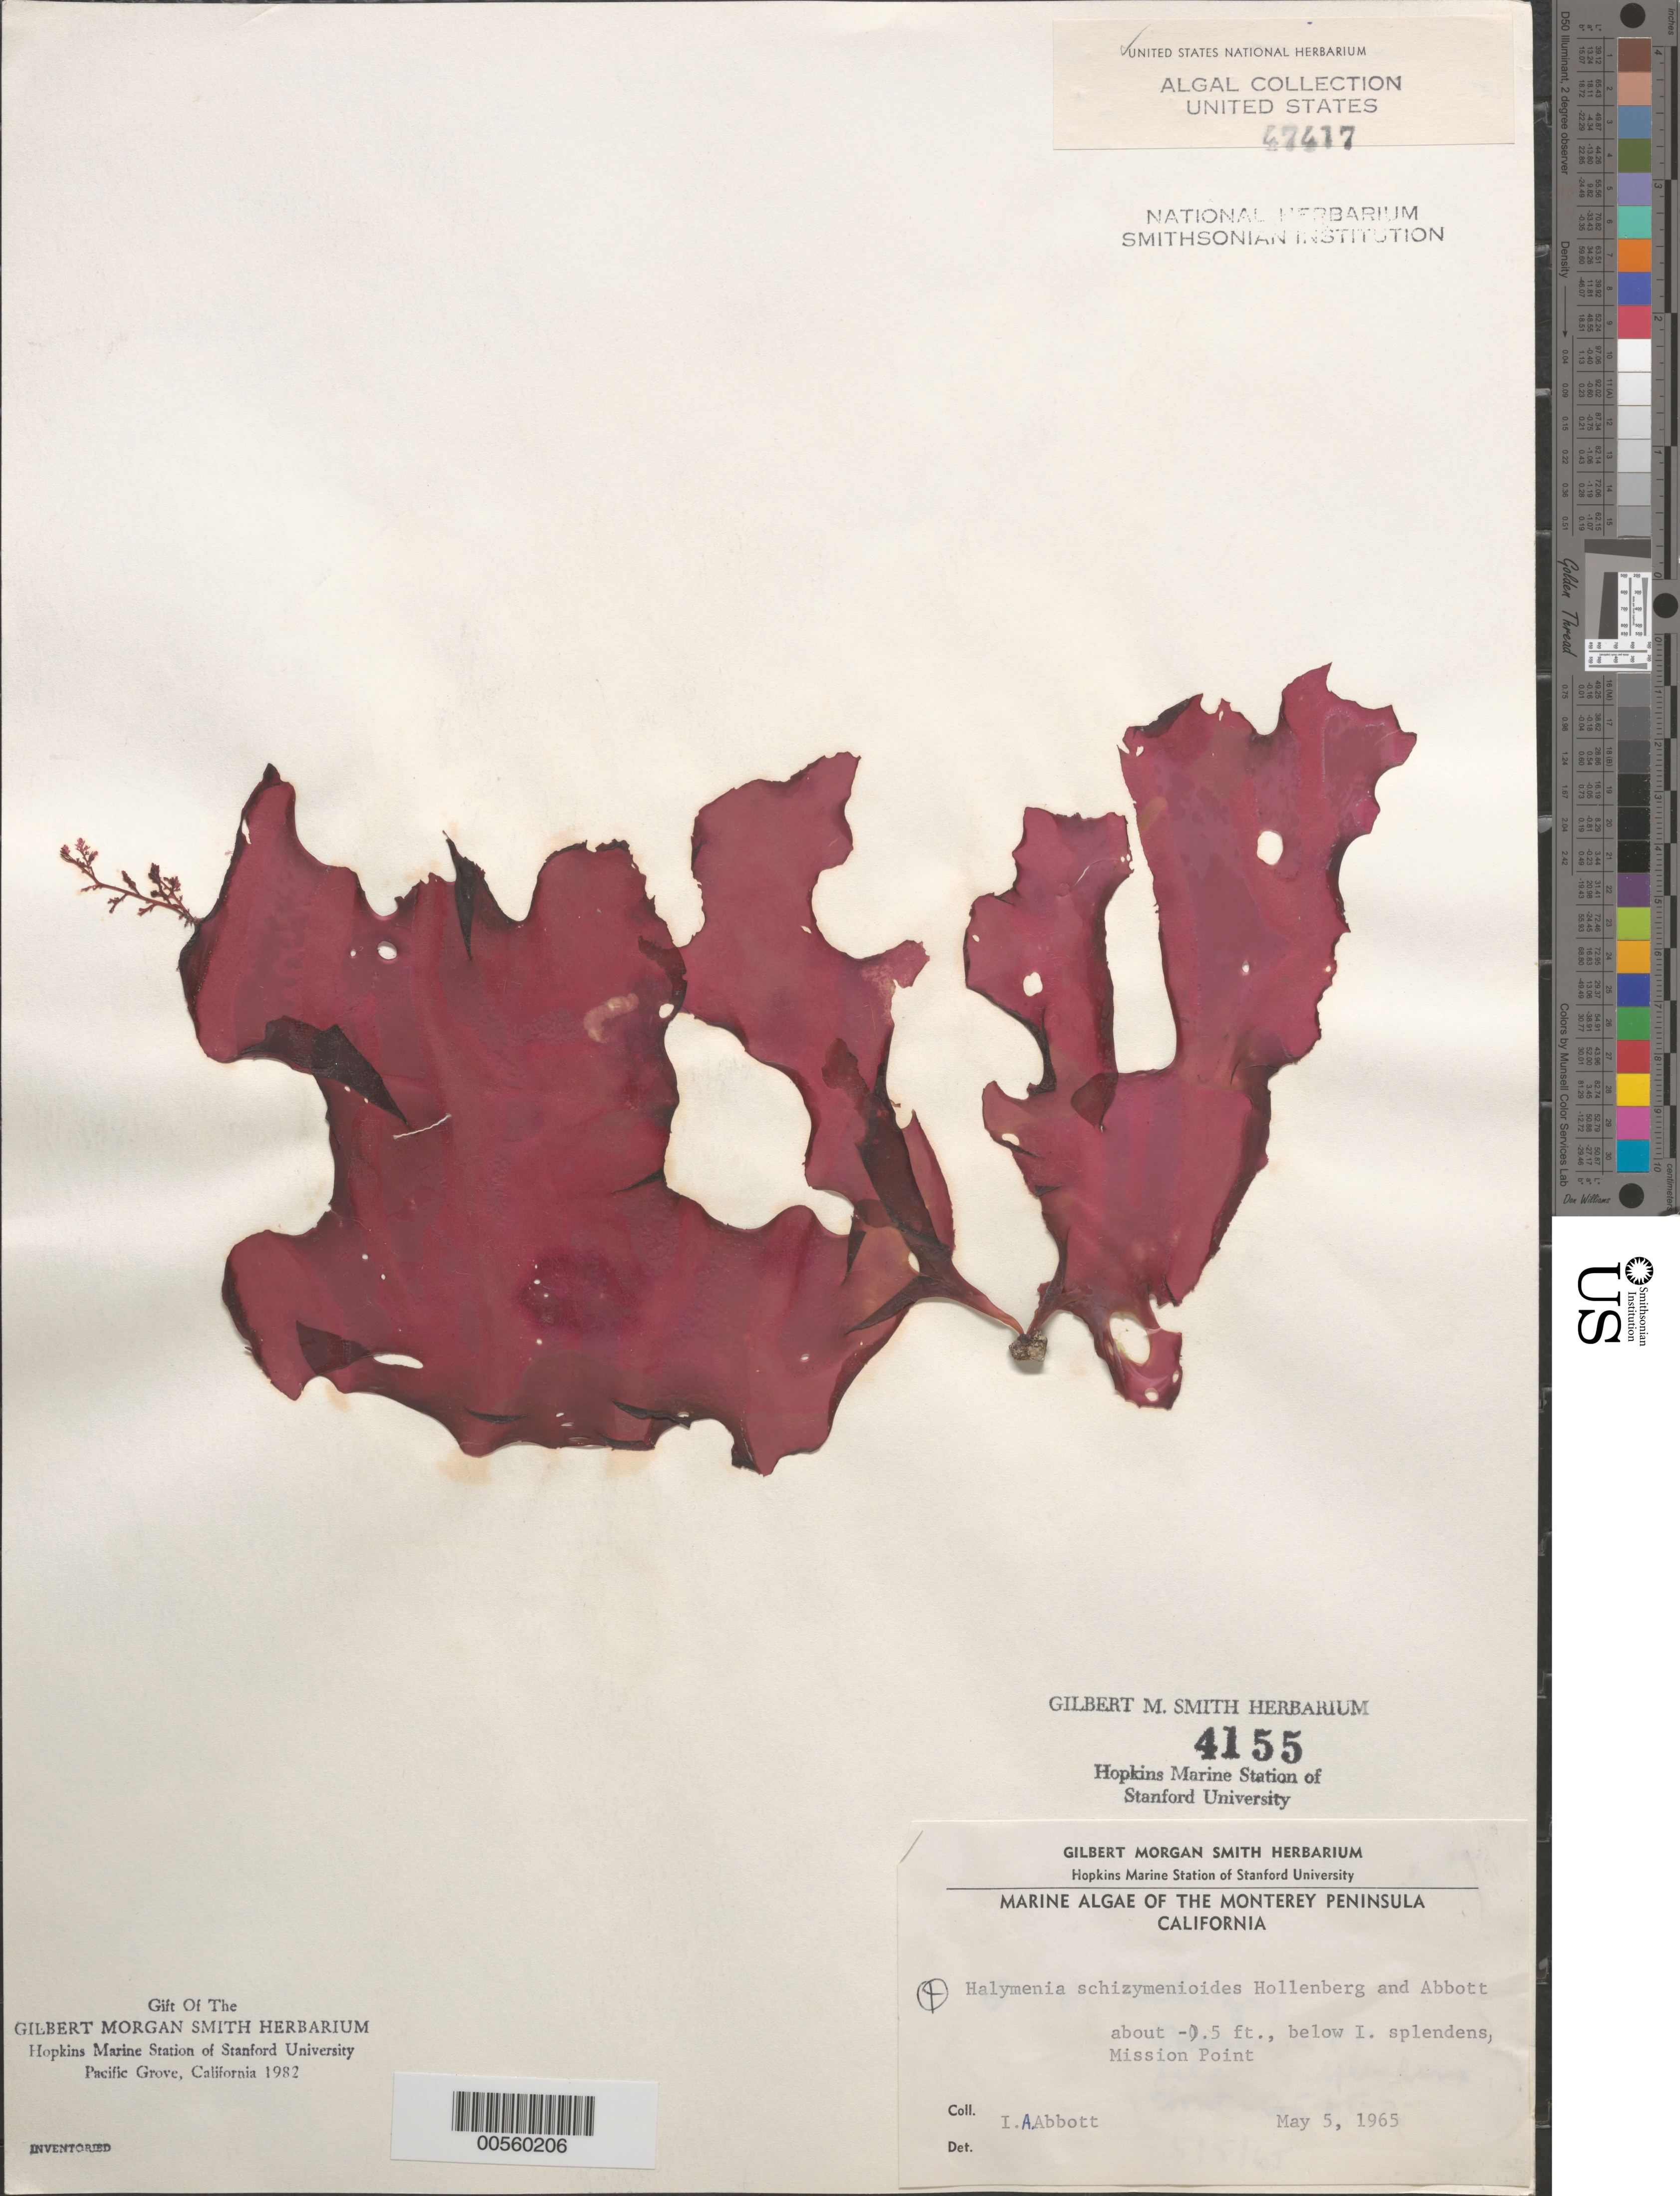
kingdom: Plantae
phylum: Rhodophyta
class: Florideophyceae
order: Halymeniales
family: Halymeniaceae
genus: Halymenia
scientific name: Halymenia schizymenioides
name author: Hollenb. & I.A. Abbott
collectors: I. A. Abbott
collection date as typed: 05 May 1965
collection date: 1965-05-05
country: United States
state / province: California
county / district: Monterey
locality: Mission Point, Monterey Peninsula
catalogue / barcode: US 47417